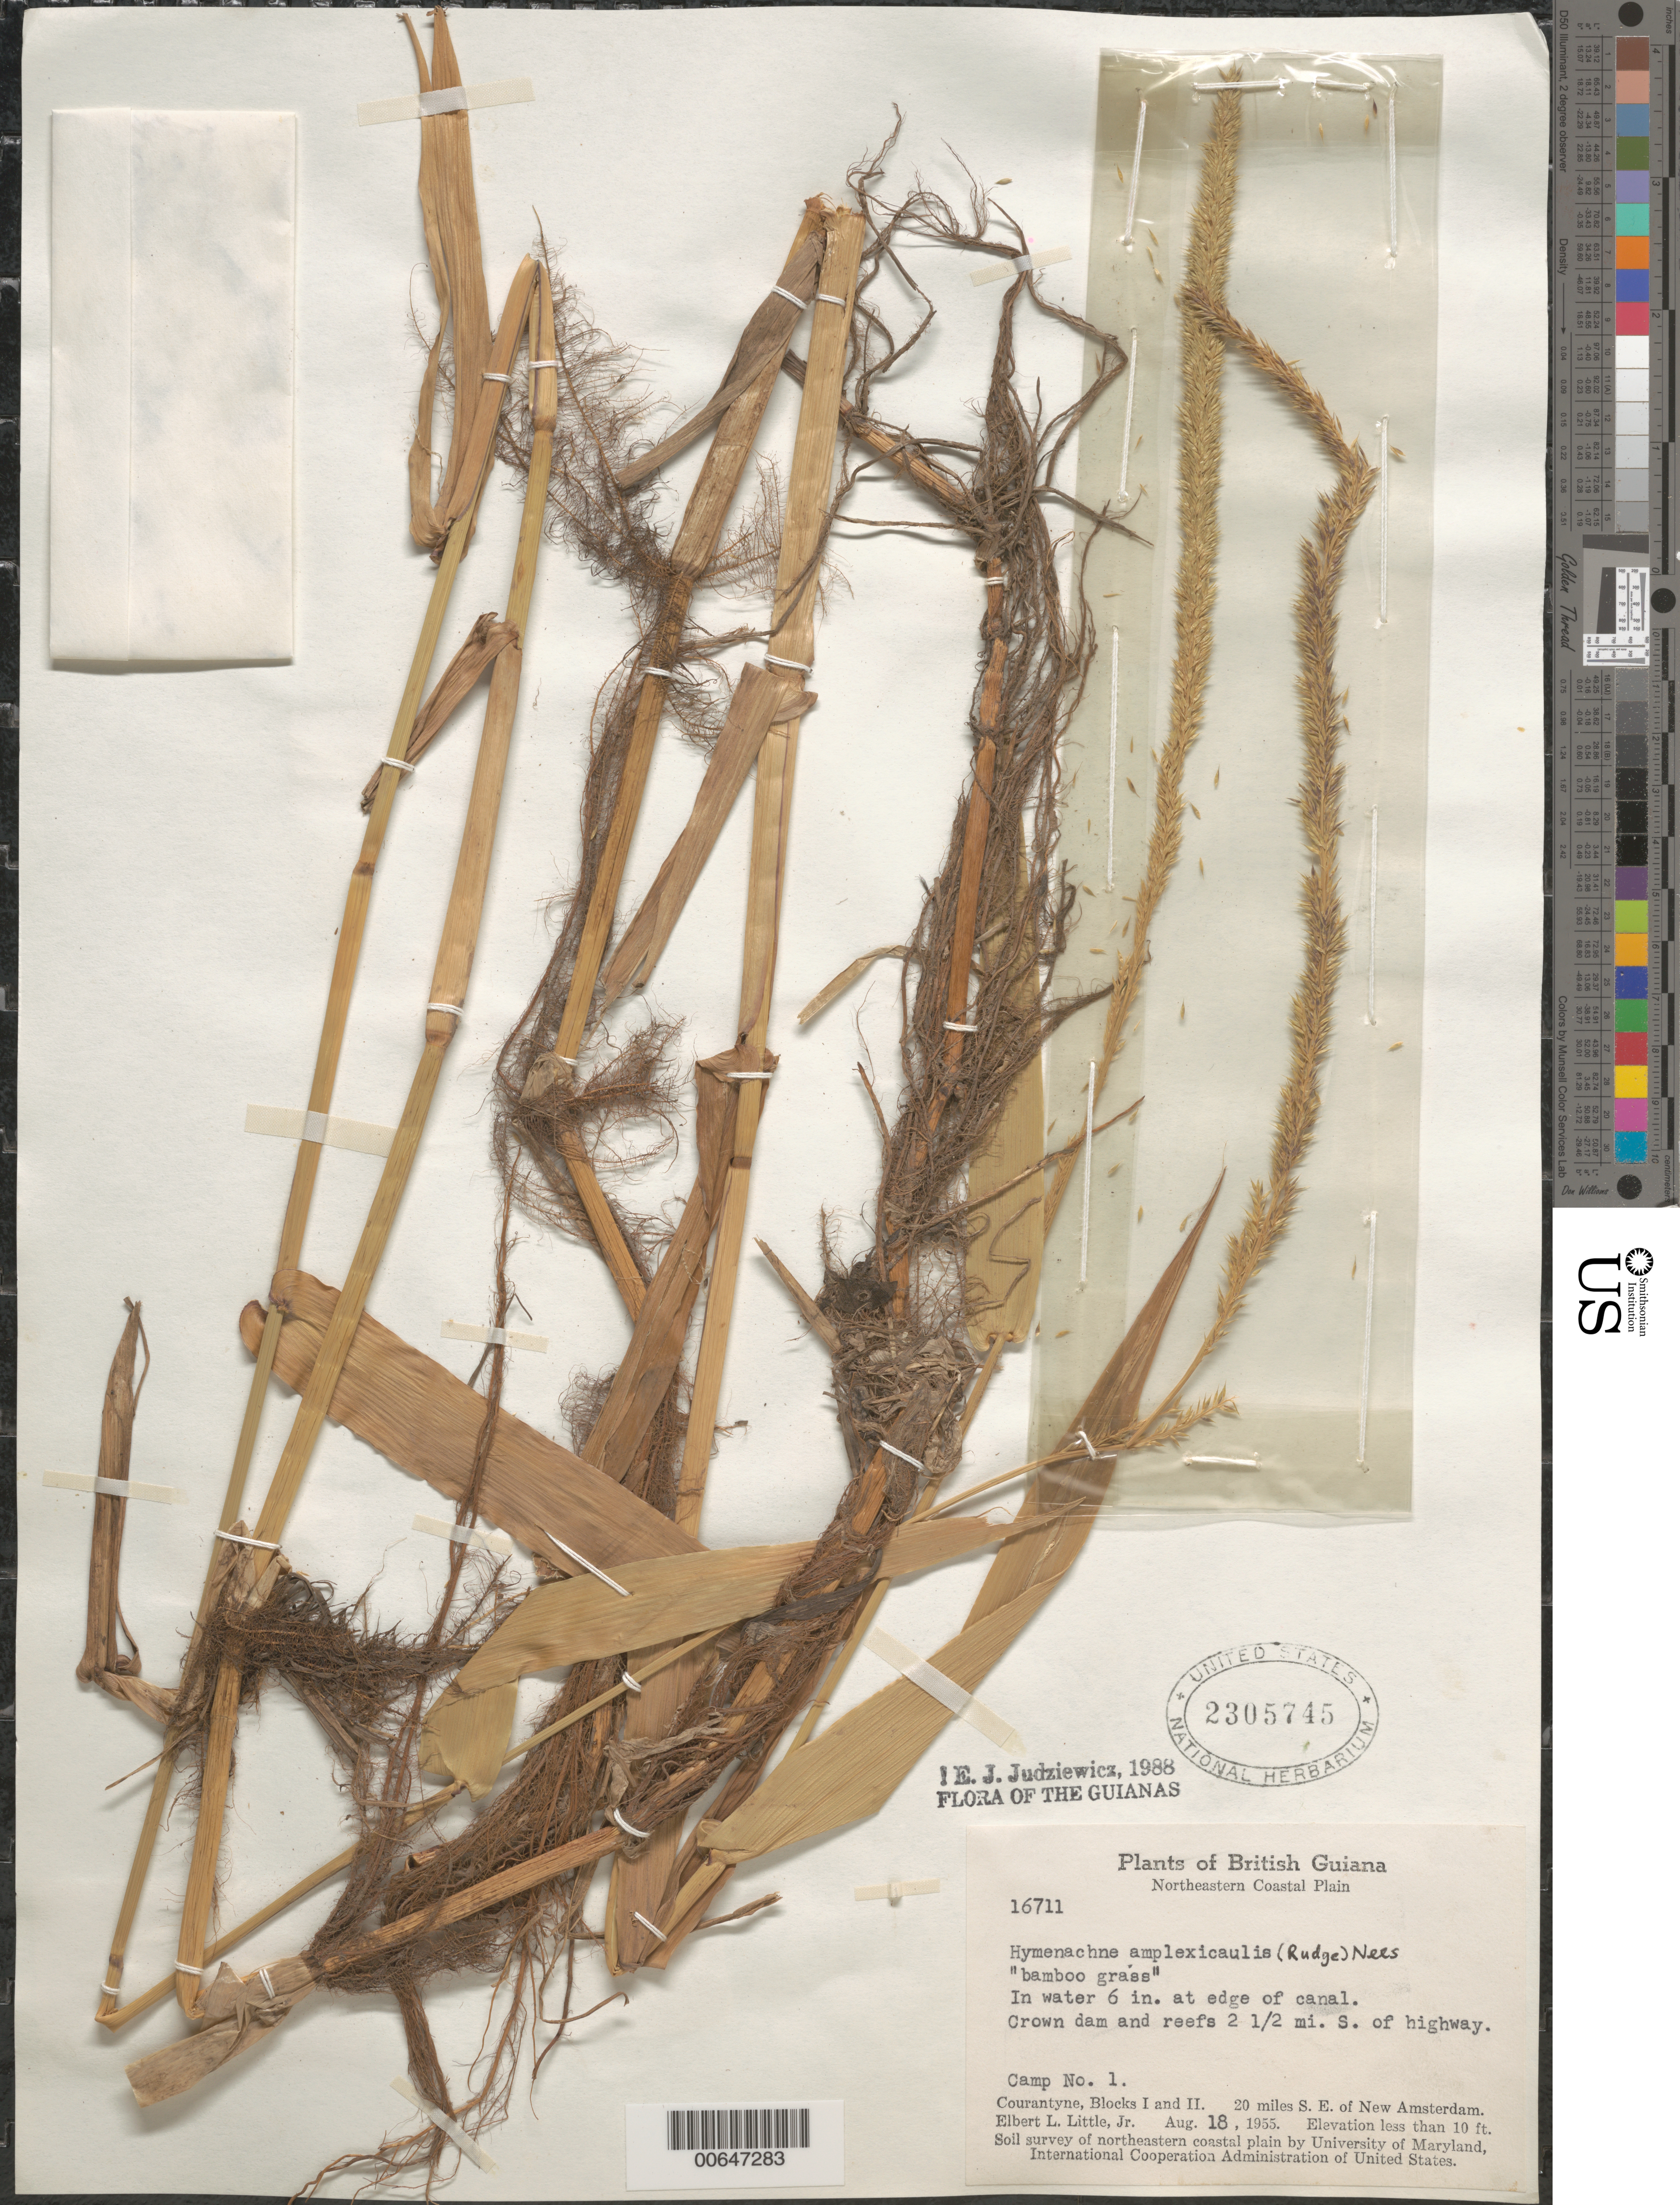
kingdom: Plantae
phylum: Tracheophyta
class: Liliopsida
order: Poales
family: Poaceae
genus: Hymenachne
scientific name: Hymenachne amplexicaulis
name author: (Rudge) Nees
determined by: Judziewicz, E. J.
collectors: E. L. Little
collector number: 16711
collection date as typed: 18-Aug-55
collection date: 1955-08-18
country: Guyana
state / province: E. Berbice-Corentyne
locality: Courantyne, Blocks I & II. 20 mi. SE of New Amsterdam, Camp No. 1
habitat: In water at edge of canal; crown dam and reefs, 2.5 mi. W of highway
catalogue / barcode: US 2305745